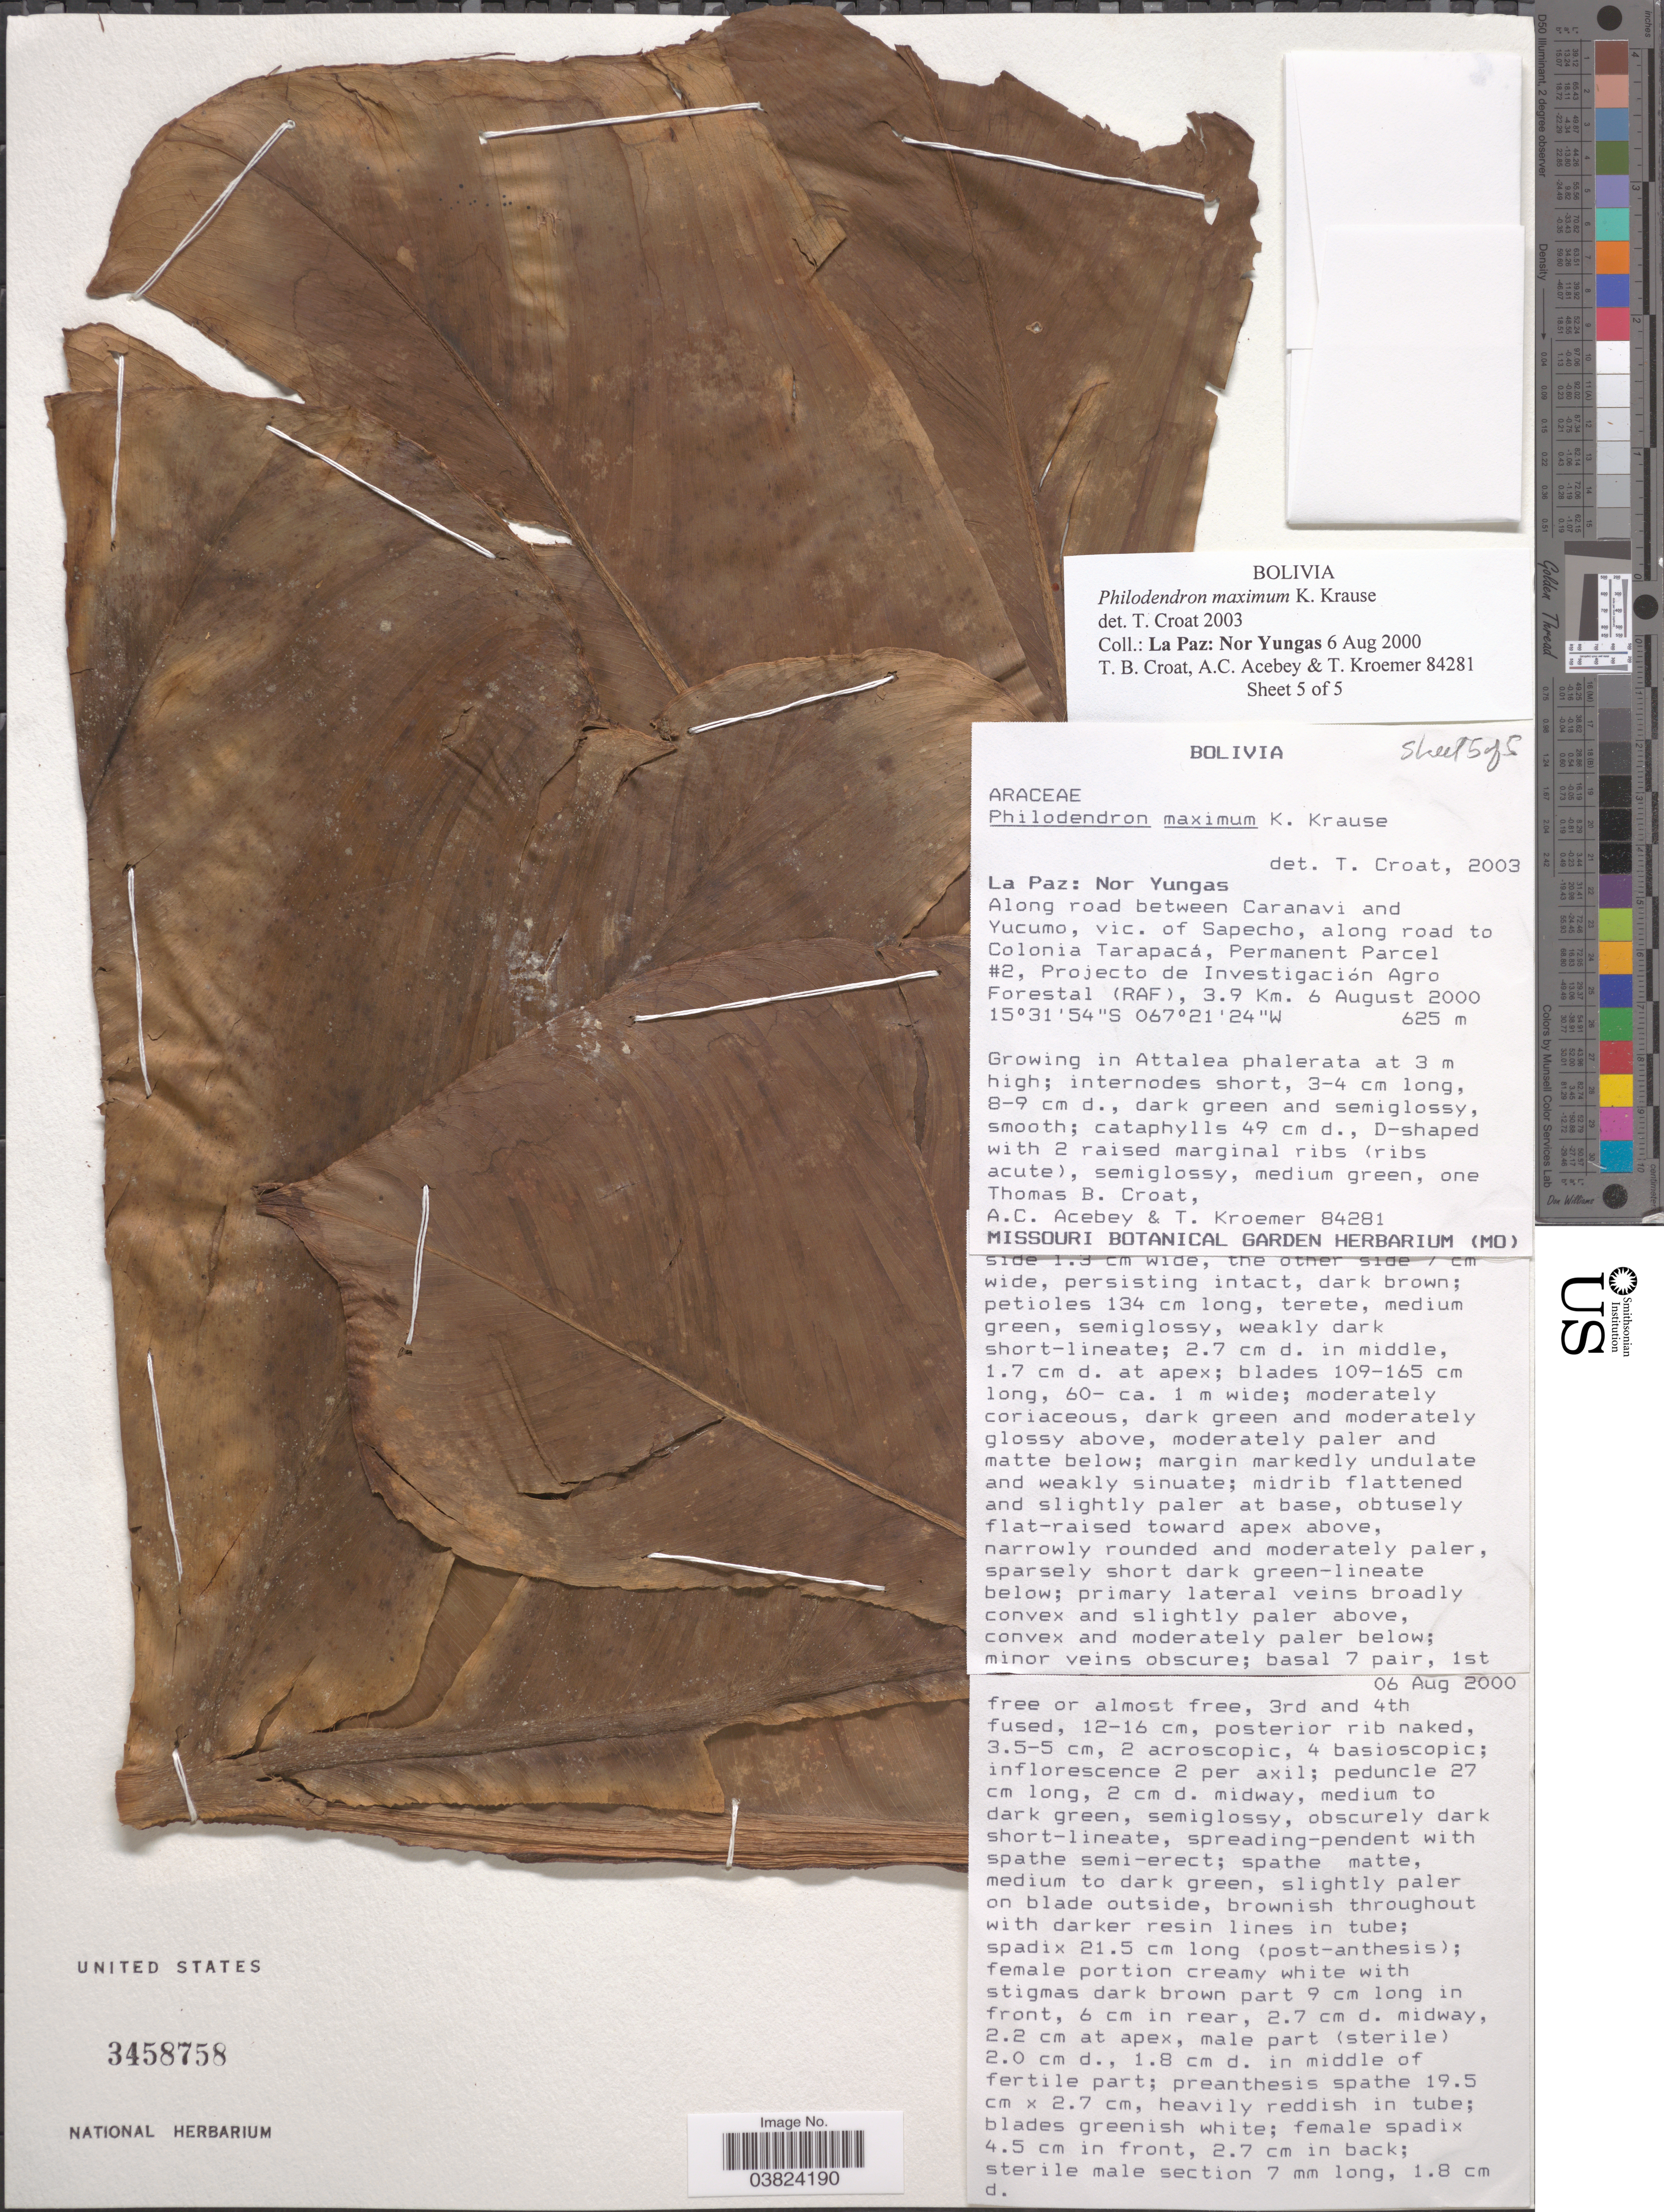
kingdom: Plantae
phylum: Tracheophyta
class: Liliopsida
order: Alismatales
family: Araceae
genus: Philodendron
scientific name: Philodendron maximum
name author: K. Krause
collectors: T. B. Croat, A. Acebey & T. Kroemer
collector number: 84281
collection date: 2000-08-06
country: Bolivia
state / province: La Paz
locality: Nor Yungas: Along road between Caranavi and Yucumo, vic. of Sapecho, along road to Colonia Tarapacá, Permanent Parcel #2, Projecto de Investigación Agro Forestal (RAF), 3.9 Km.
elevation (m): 625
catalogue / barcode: US 3458758